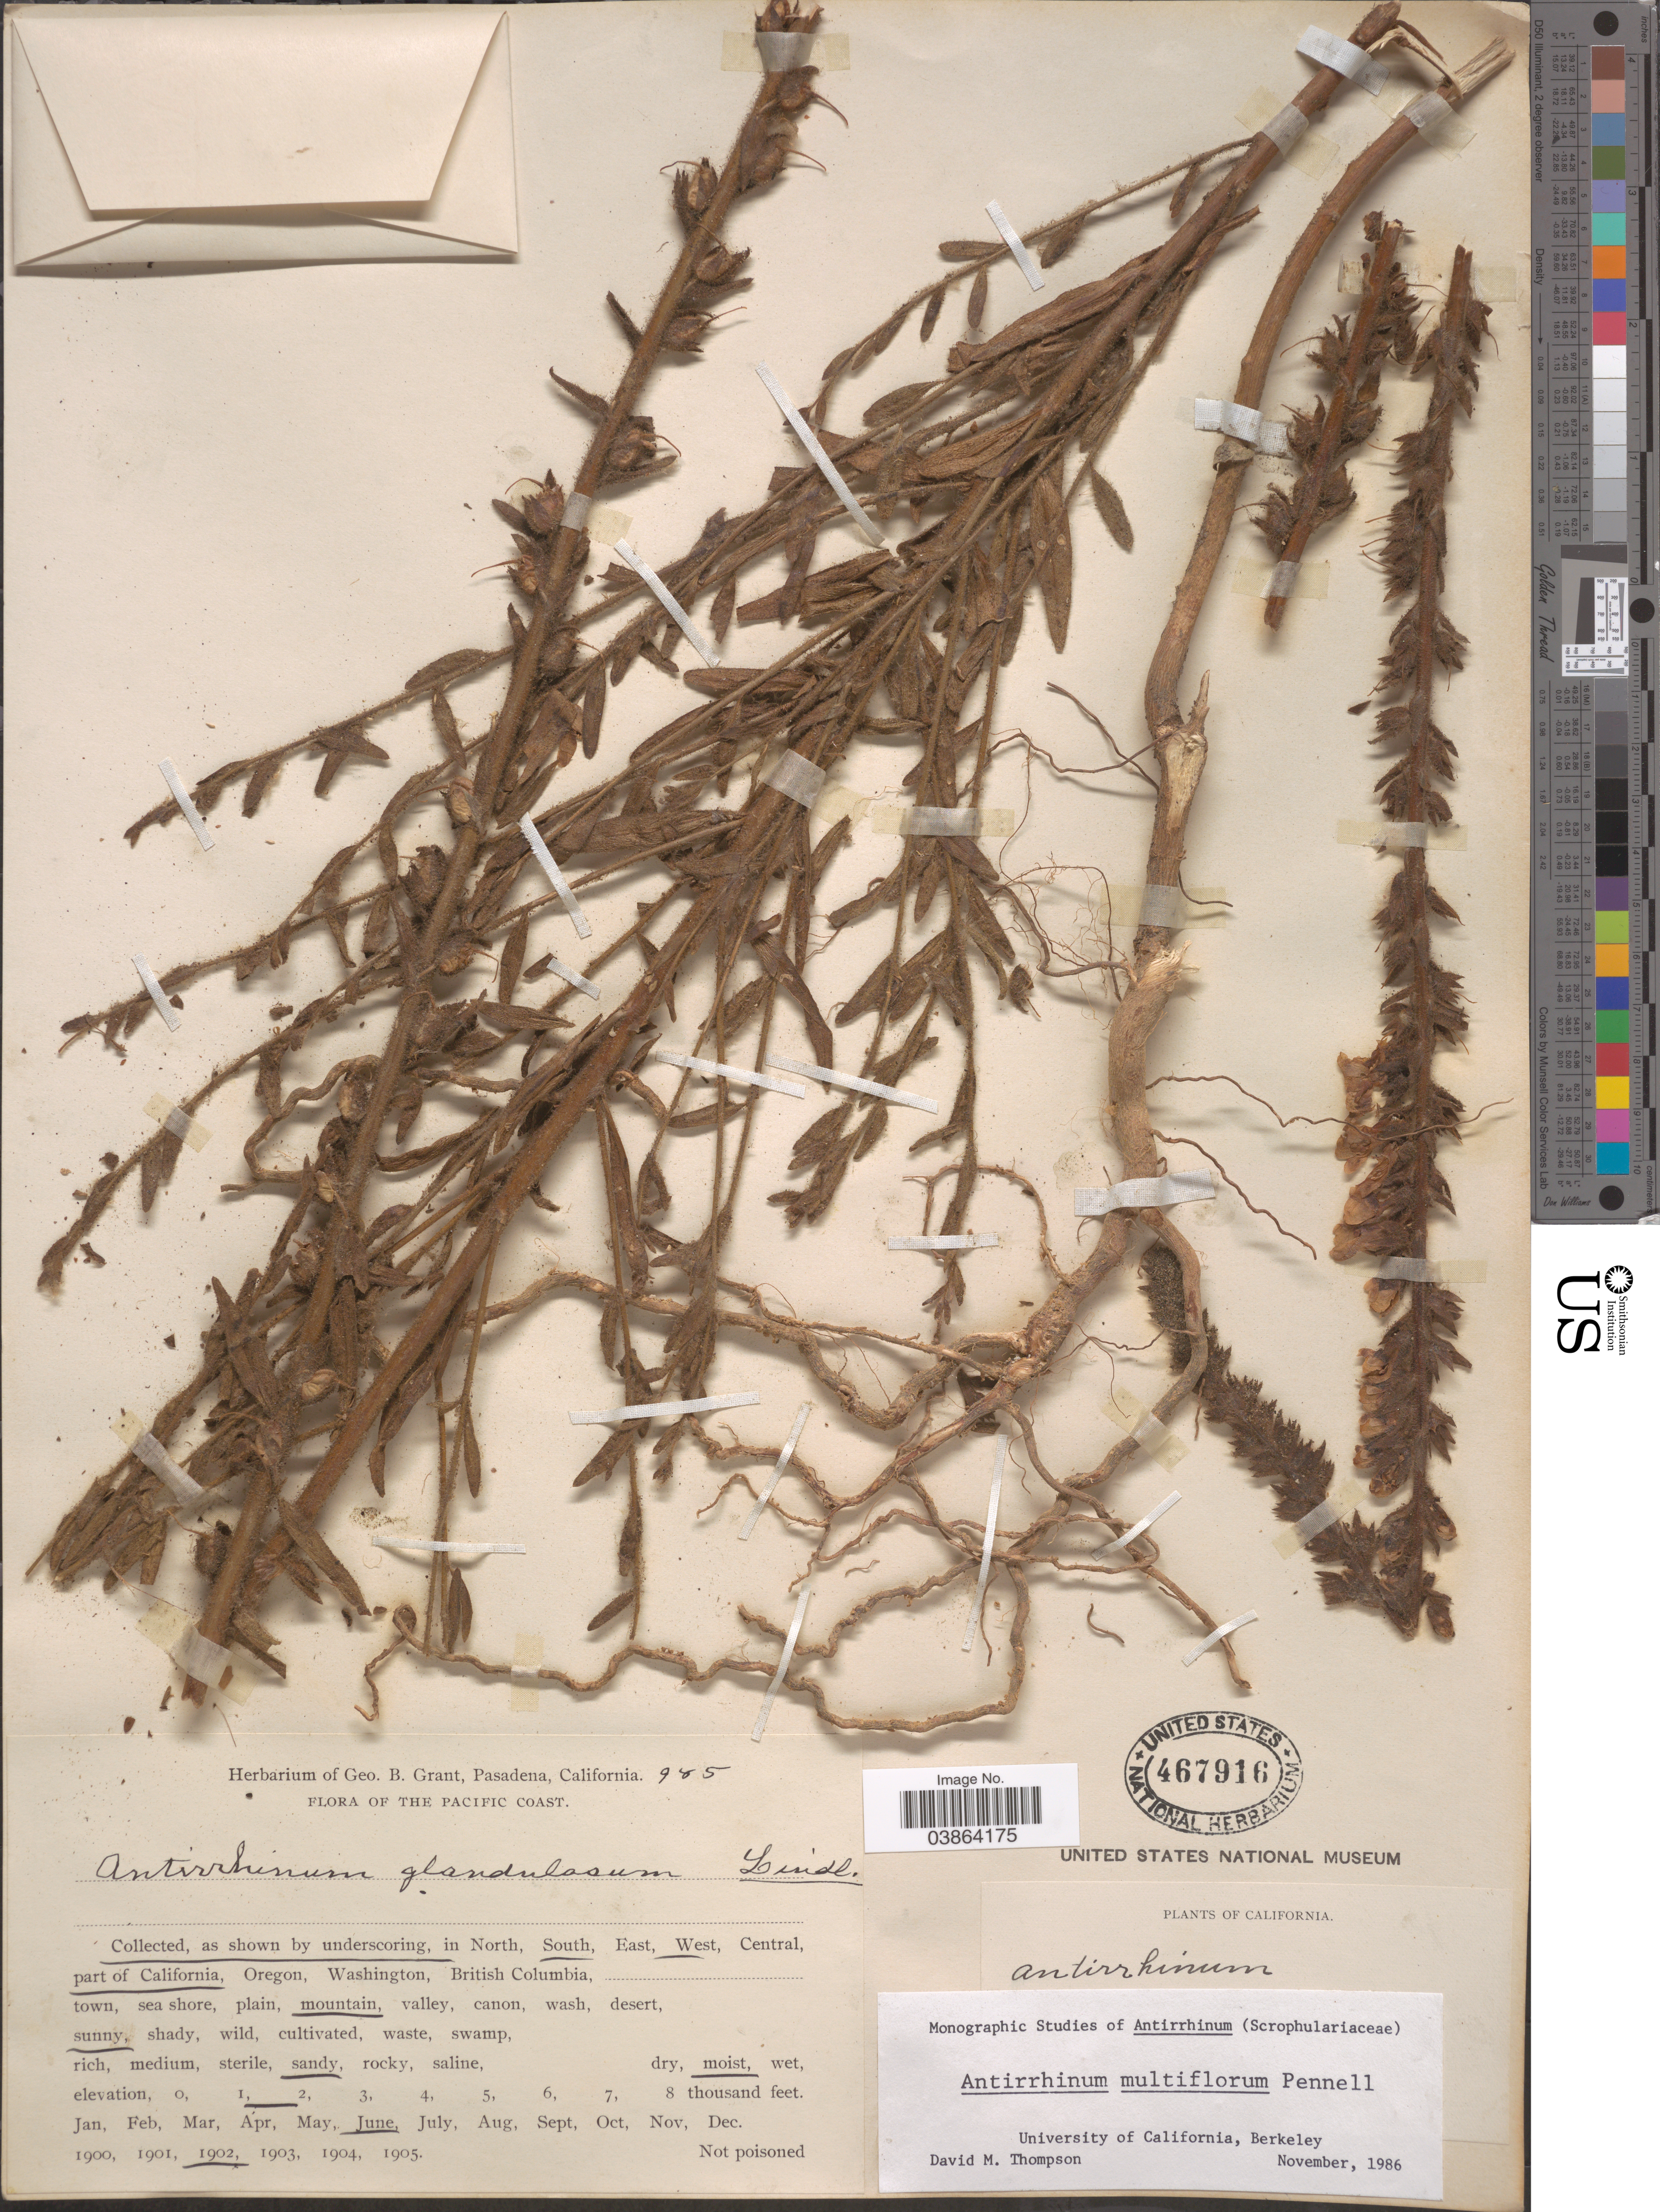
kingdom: Plantae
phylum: Tracheophyta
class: Magnoliopsida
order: Lamiales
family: Plantaginaceae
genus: Sairocarpus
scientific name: Sairocarpus multiflorus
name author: (Pennell) D.A. Sutton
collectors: ex herb. Geo. B. Grant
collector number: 985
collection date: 1902-06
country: United States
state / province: California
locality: South, West part of California.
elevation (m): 305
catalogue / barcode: US 467916